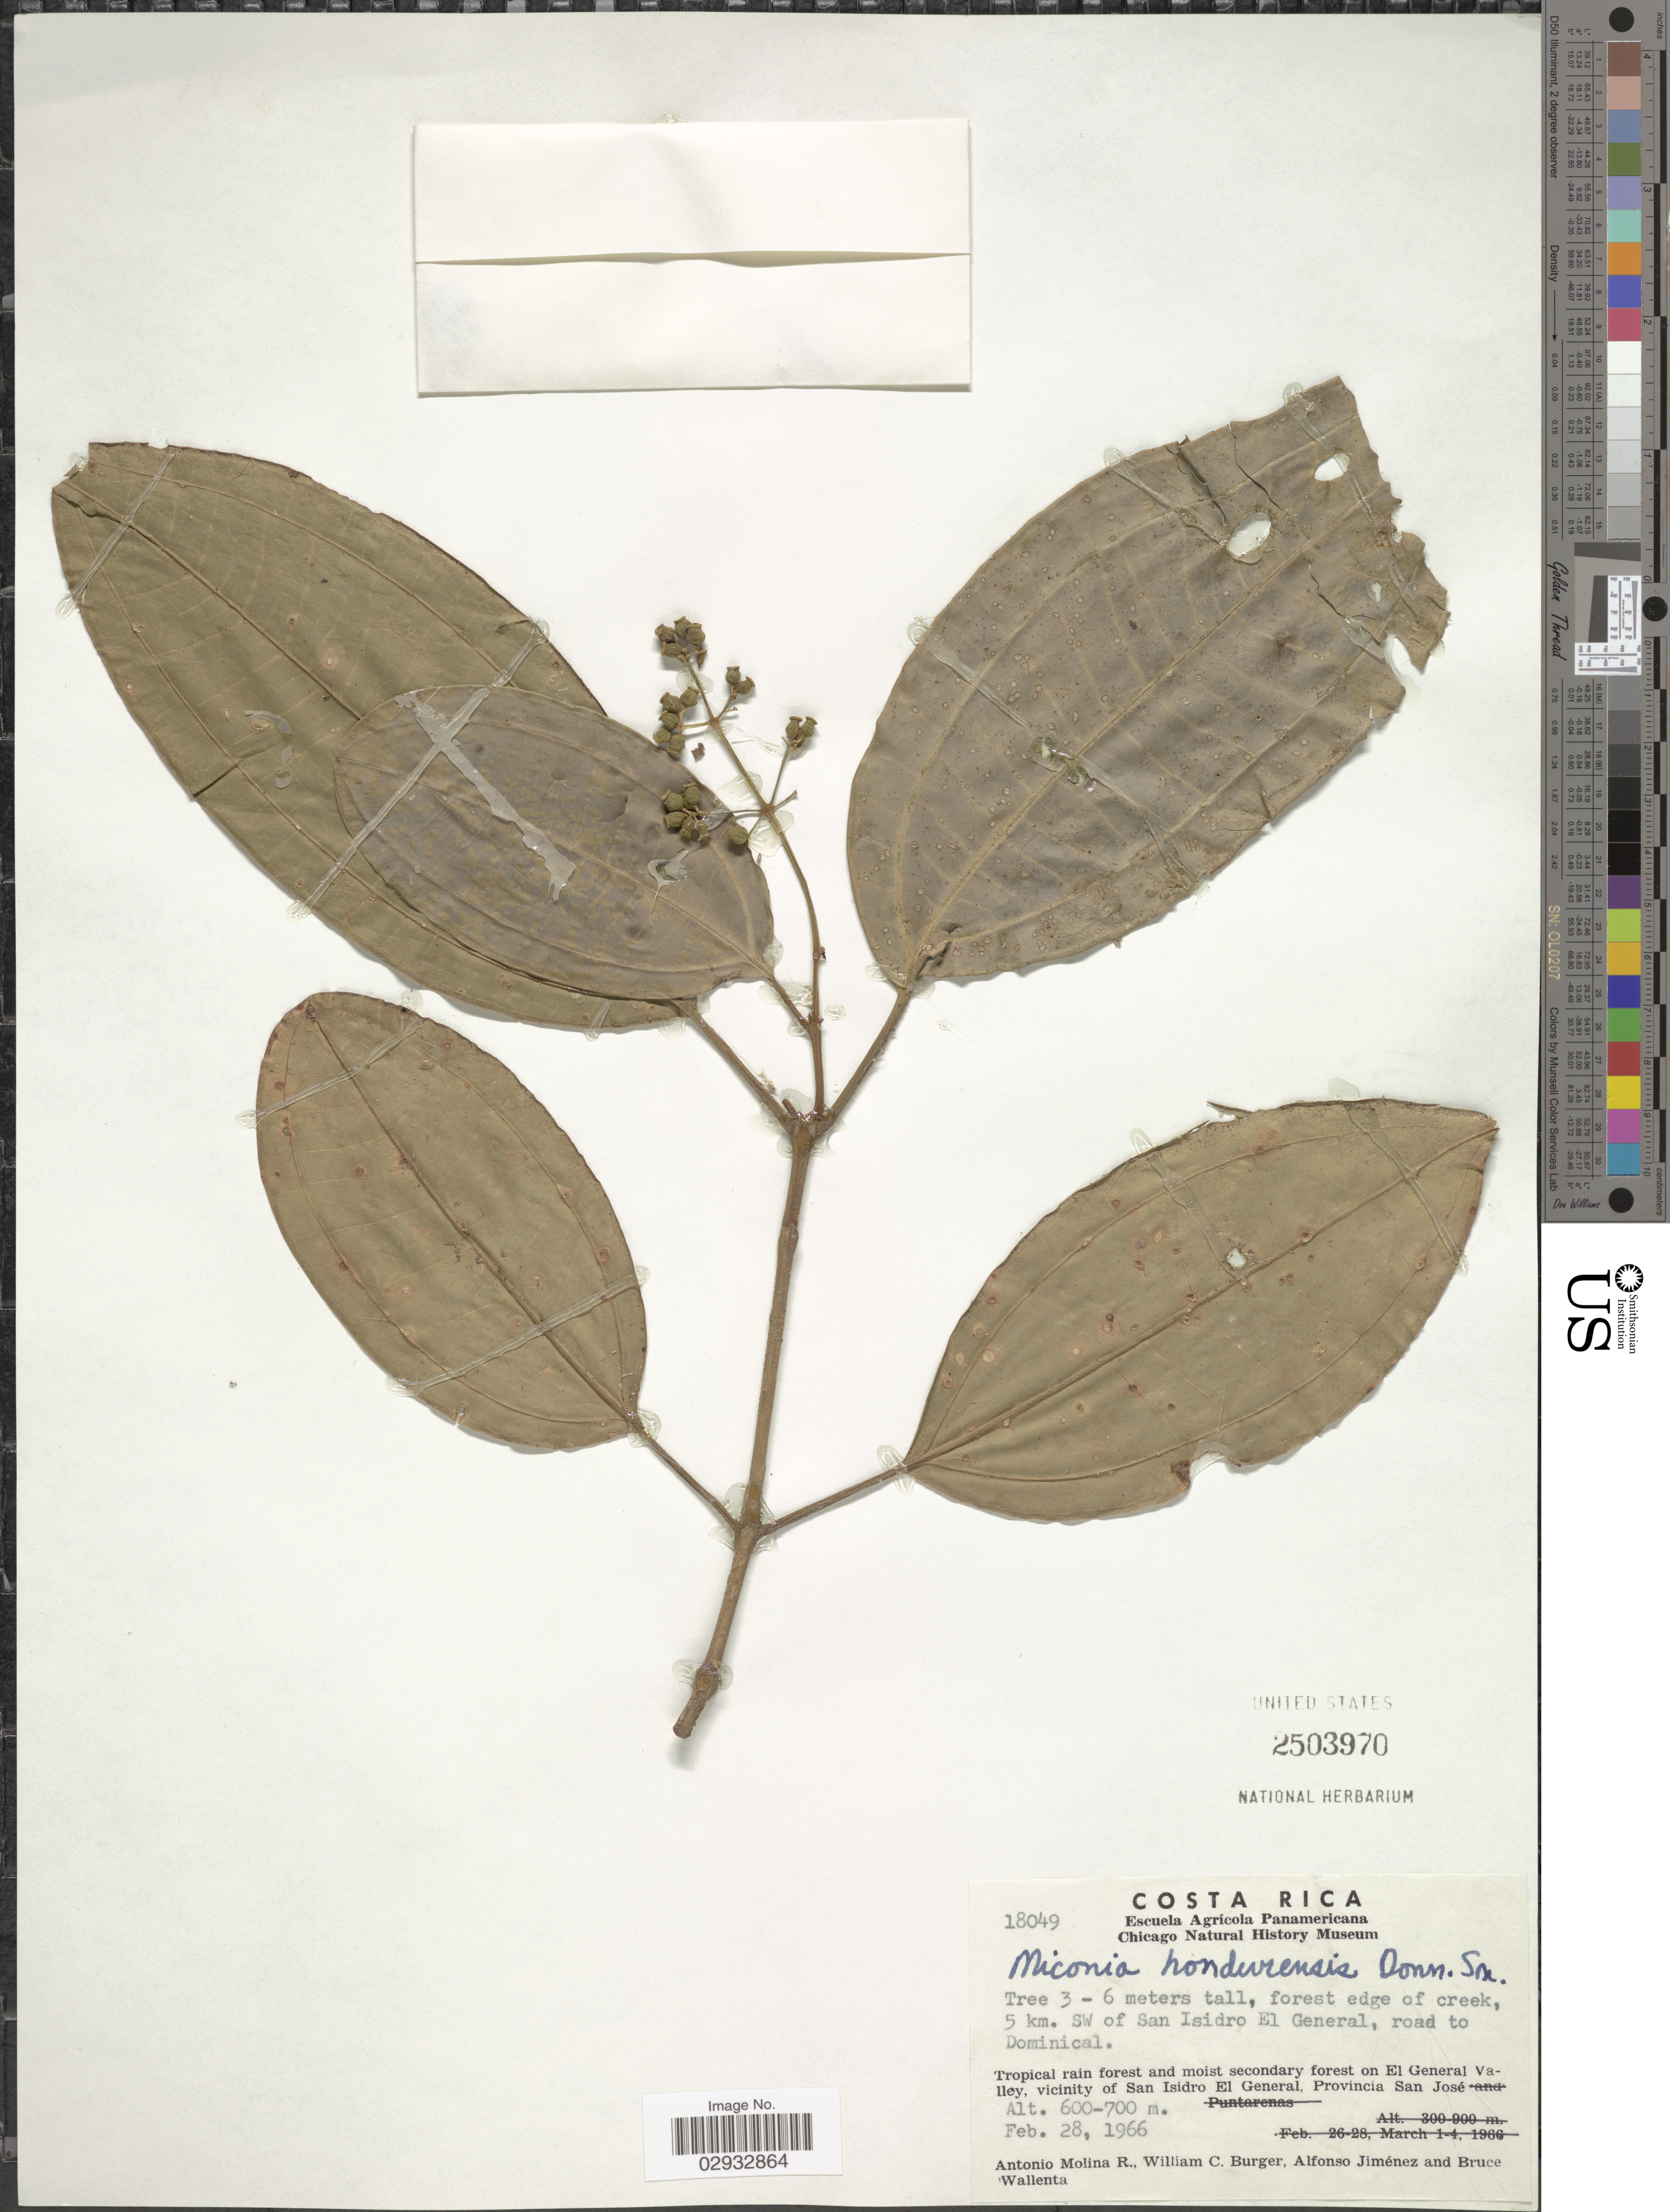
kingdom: Plantae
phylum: Tracheophyta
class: Magnoliopsida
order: Myrtales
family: Melastomataceae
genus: Miconia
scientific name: Miconia hondurensis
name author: Donn. Sm.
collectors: A. Molina R., W. Burger, A. Jiménez & B. Wallenta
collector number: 18049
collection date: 1966-02-28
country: Costa Rica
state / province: San José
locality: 5 km. SW of San Isidro El General, road to Dominical. On El General Valley, vicinity of San Isidro El General.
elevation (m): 600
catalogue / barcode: US 2503970